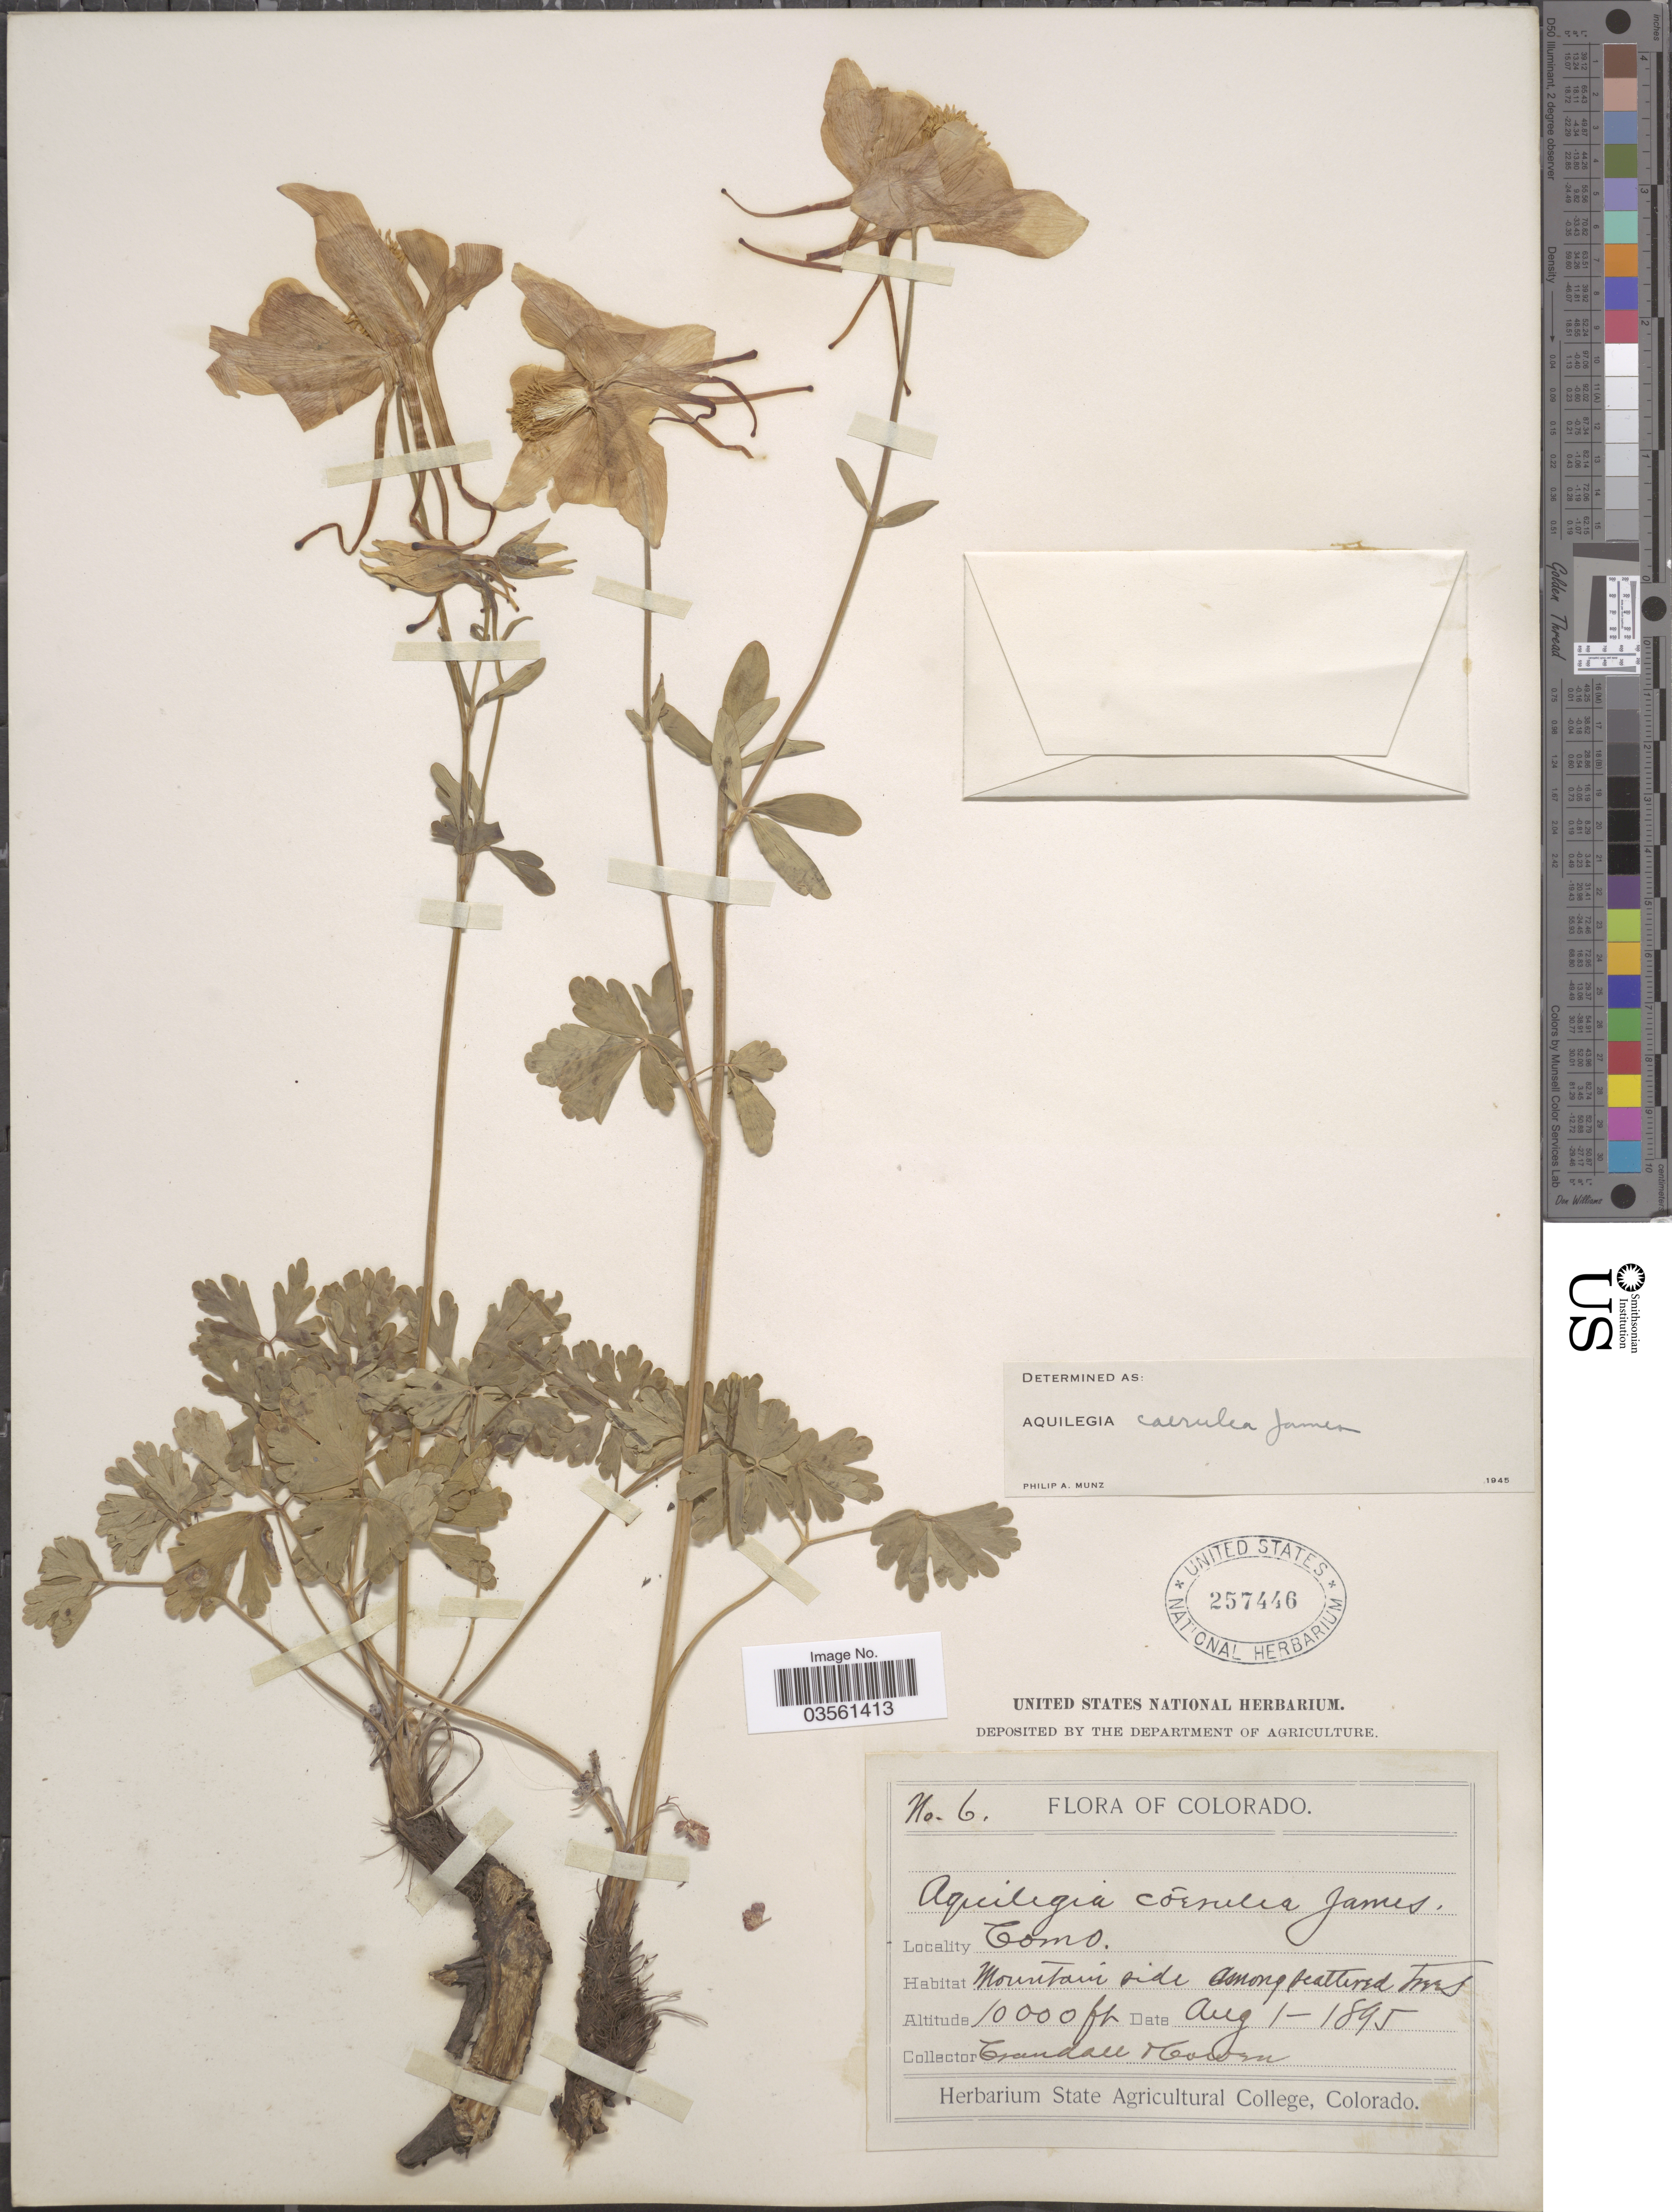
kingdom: Plantae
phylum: Tracheophyta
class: Magnoliopsida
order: Ranunculales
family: Ranunculaceae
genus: Aquilegia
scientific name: Aquilegia coerulea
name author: E. James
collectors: -. Crandall & -. Cowen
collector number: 6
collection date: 1895-08-01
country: United States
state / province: Colorado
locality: Como.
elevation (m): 3048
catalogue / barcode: US 257446